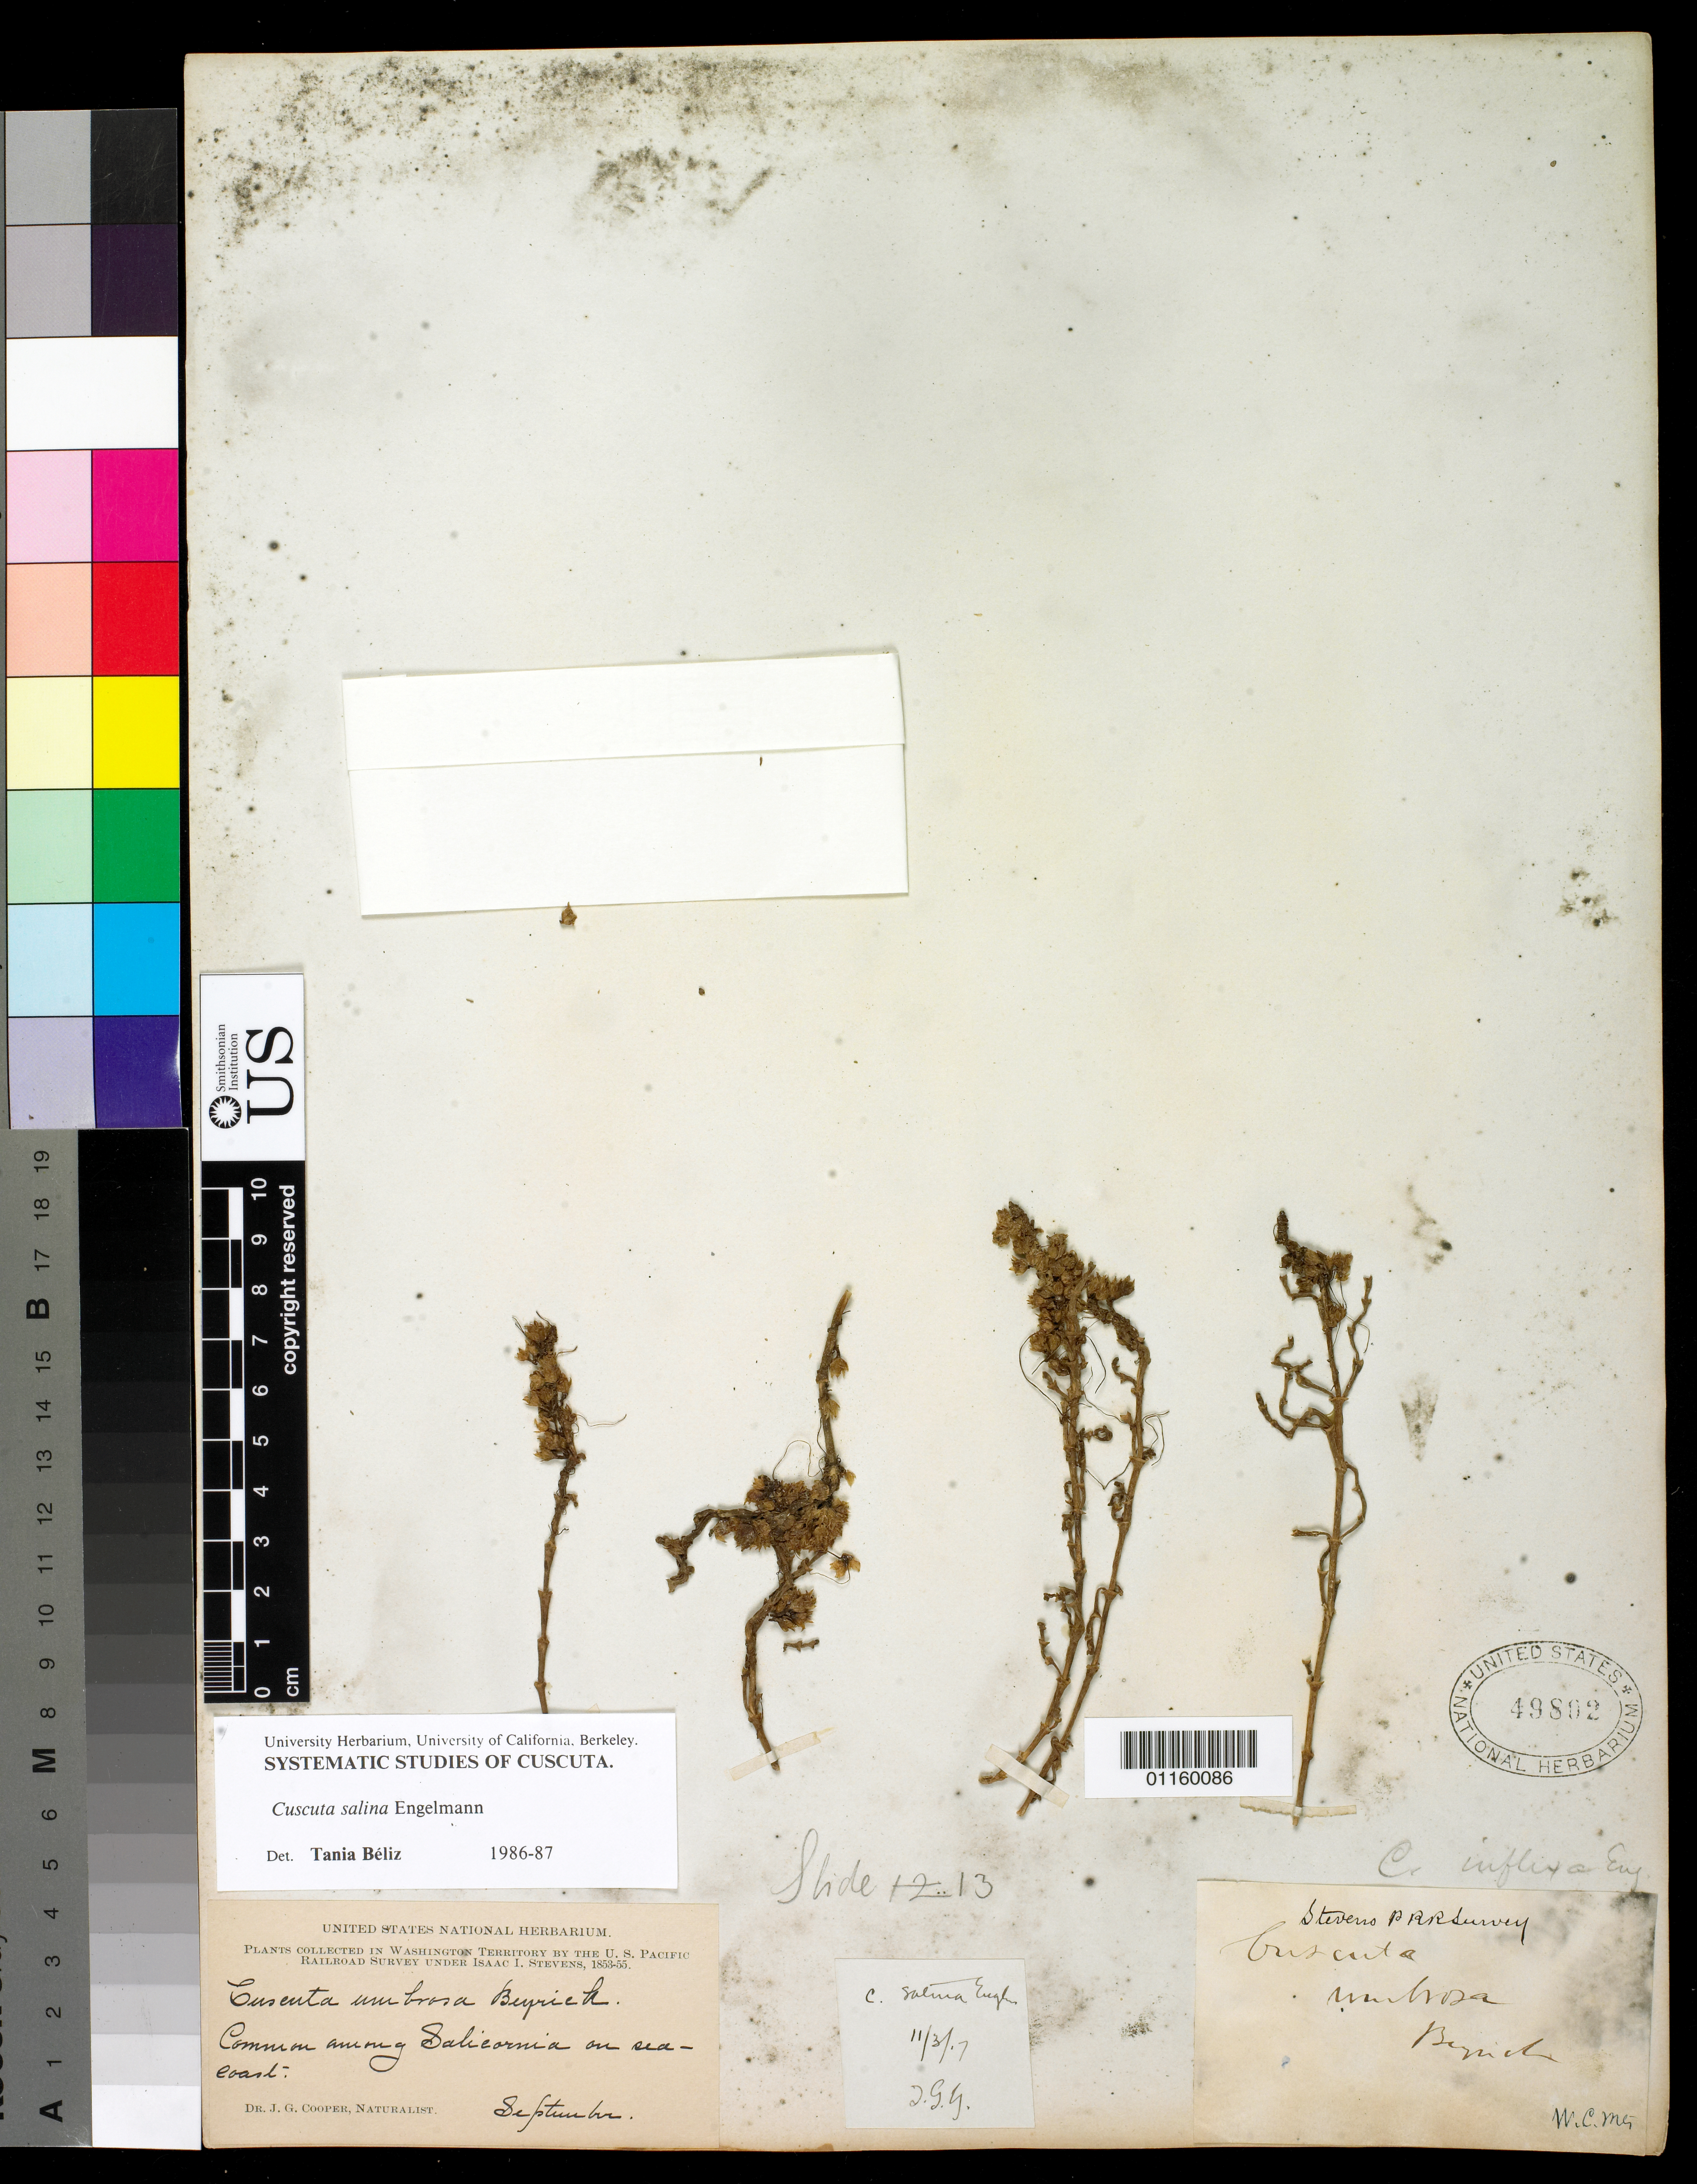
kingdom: Plantae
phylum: Tracheophyta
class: Magnoliopsida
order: Solanales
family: Convolvulaceae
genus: Cuscuta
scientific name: Cuscuta salina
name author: Engelm.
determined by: Béliz, T.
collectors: J. G. Cooper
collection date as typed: Sep 1853 to -- Sep 1855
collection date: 1853-09/1855-09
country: United States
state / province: Washington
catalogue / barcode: US 49802